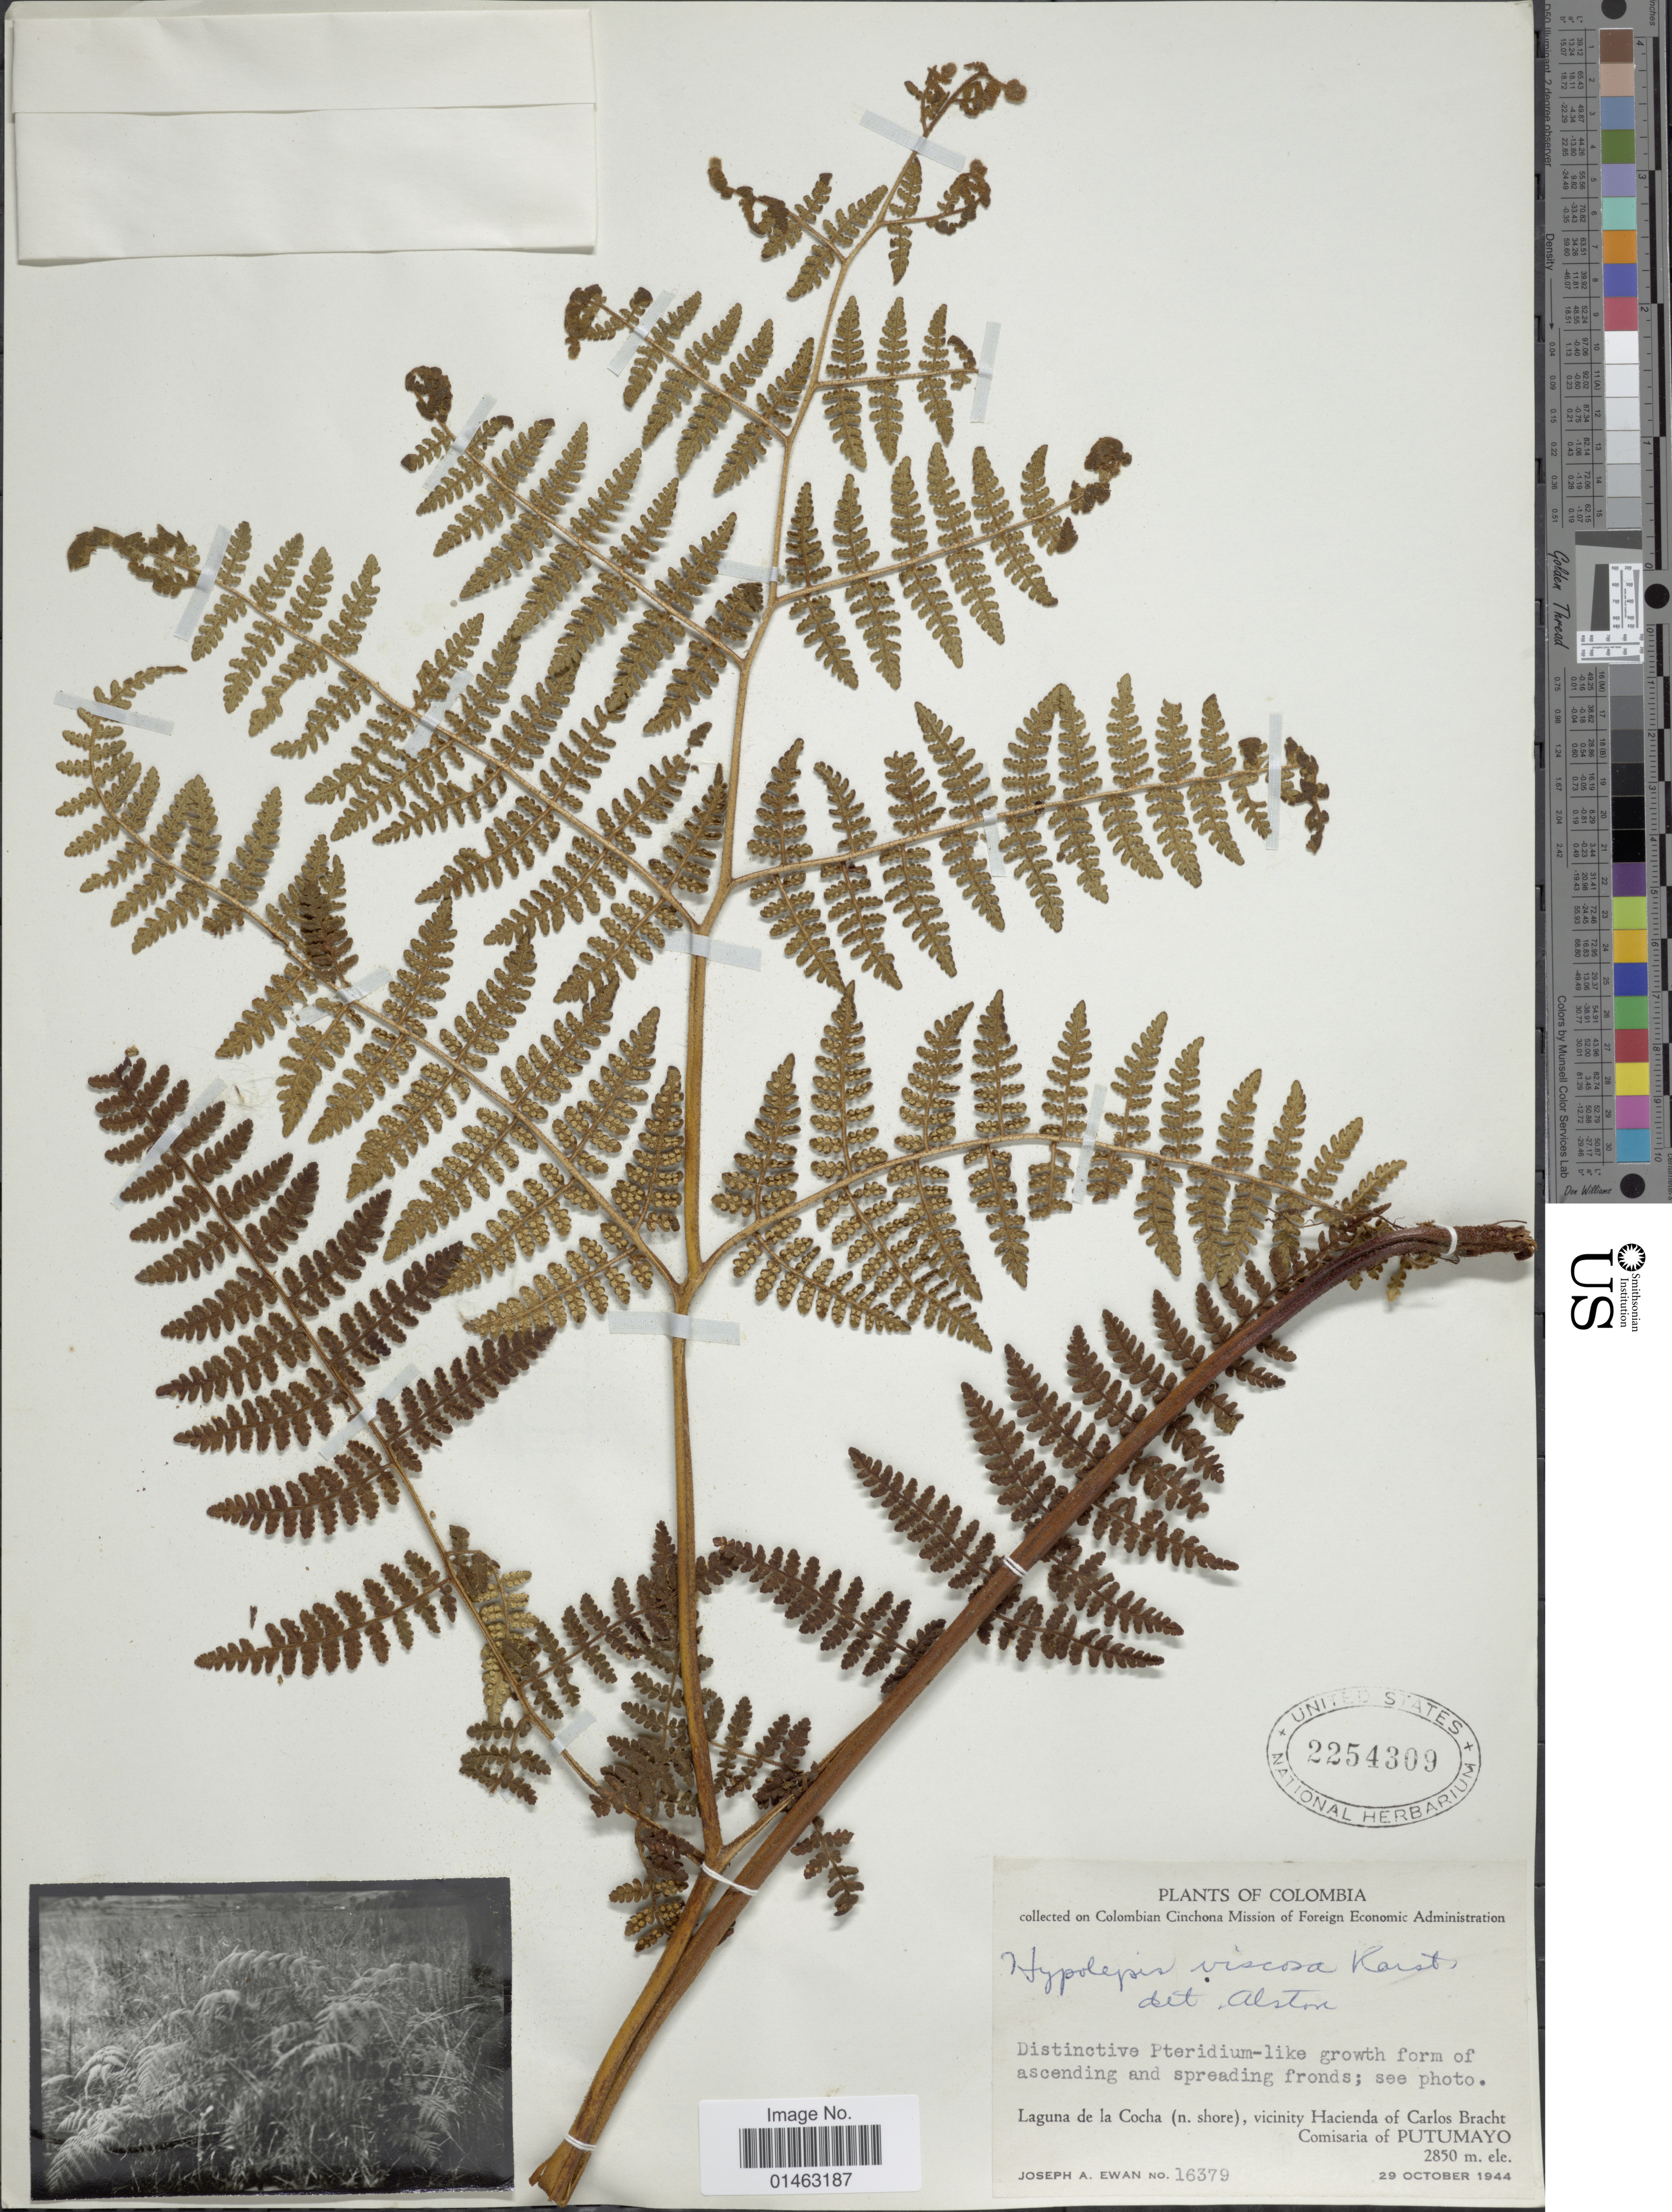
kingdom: Plantae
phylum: Tracheophyta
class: Polypodiopsida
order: Polypodiales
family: Dennstaedtiaceae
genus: Hypolepis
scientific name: Hypolepis viscosa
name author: H. Karst.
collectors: J. A. Ewan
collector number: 16379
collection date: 1944-10-29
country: Colombia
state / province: Putumayo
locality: Laguna de la Cocha ( n. shore), vicinity Hacienda of Carlos Bracht. Comisaria of Putumayo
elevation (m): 2850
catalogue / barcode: US 2254309